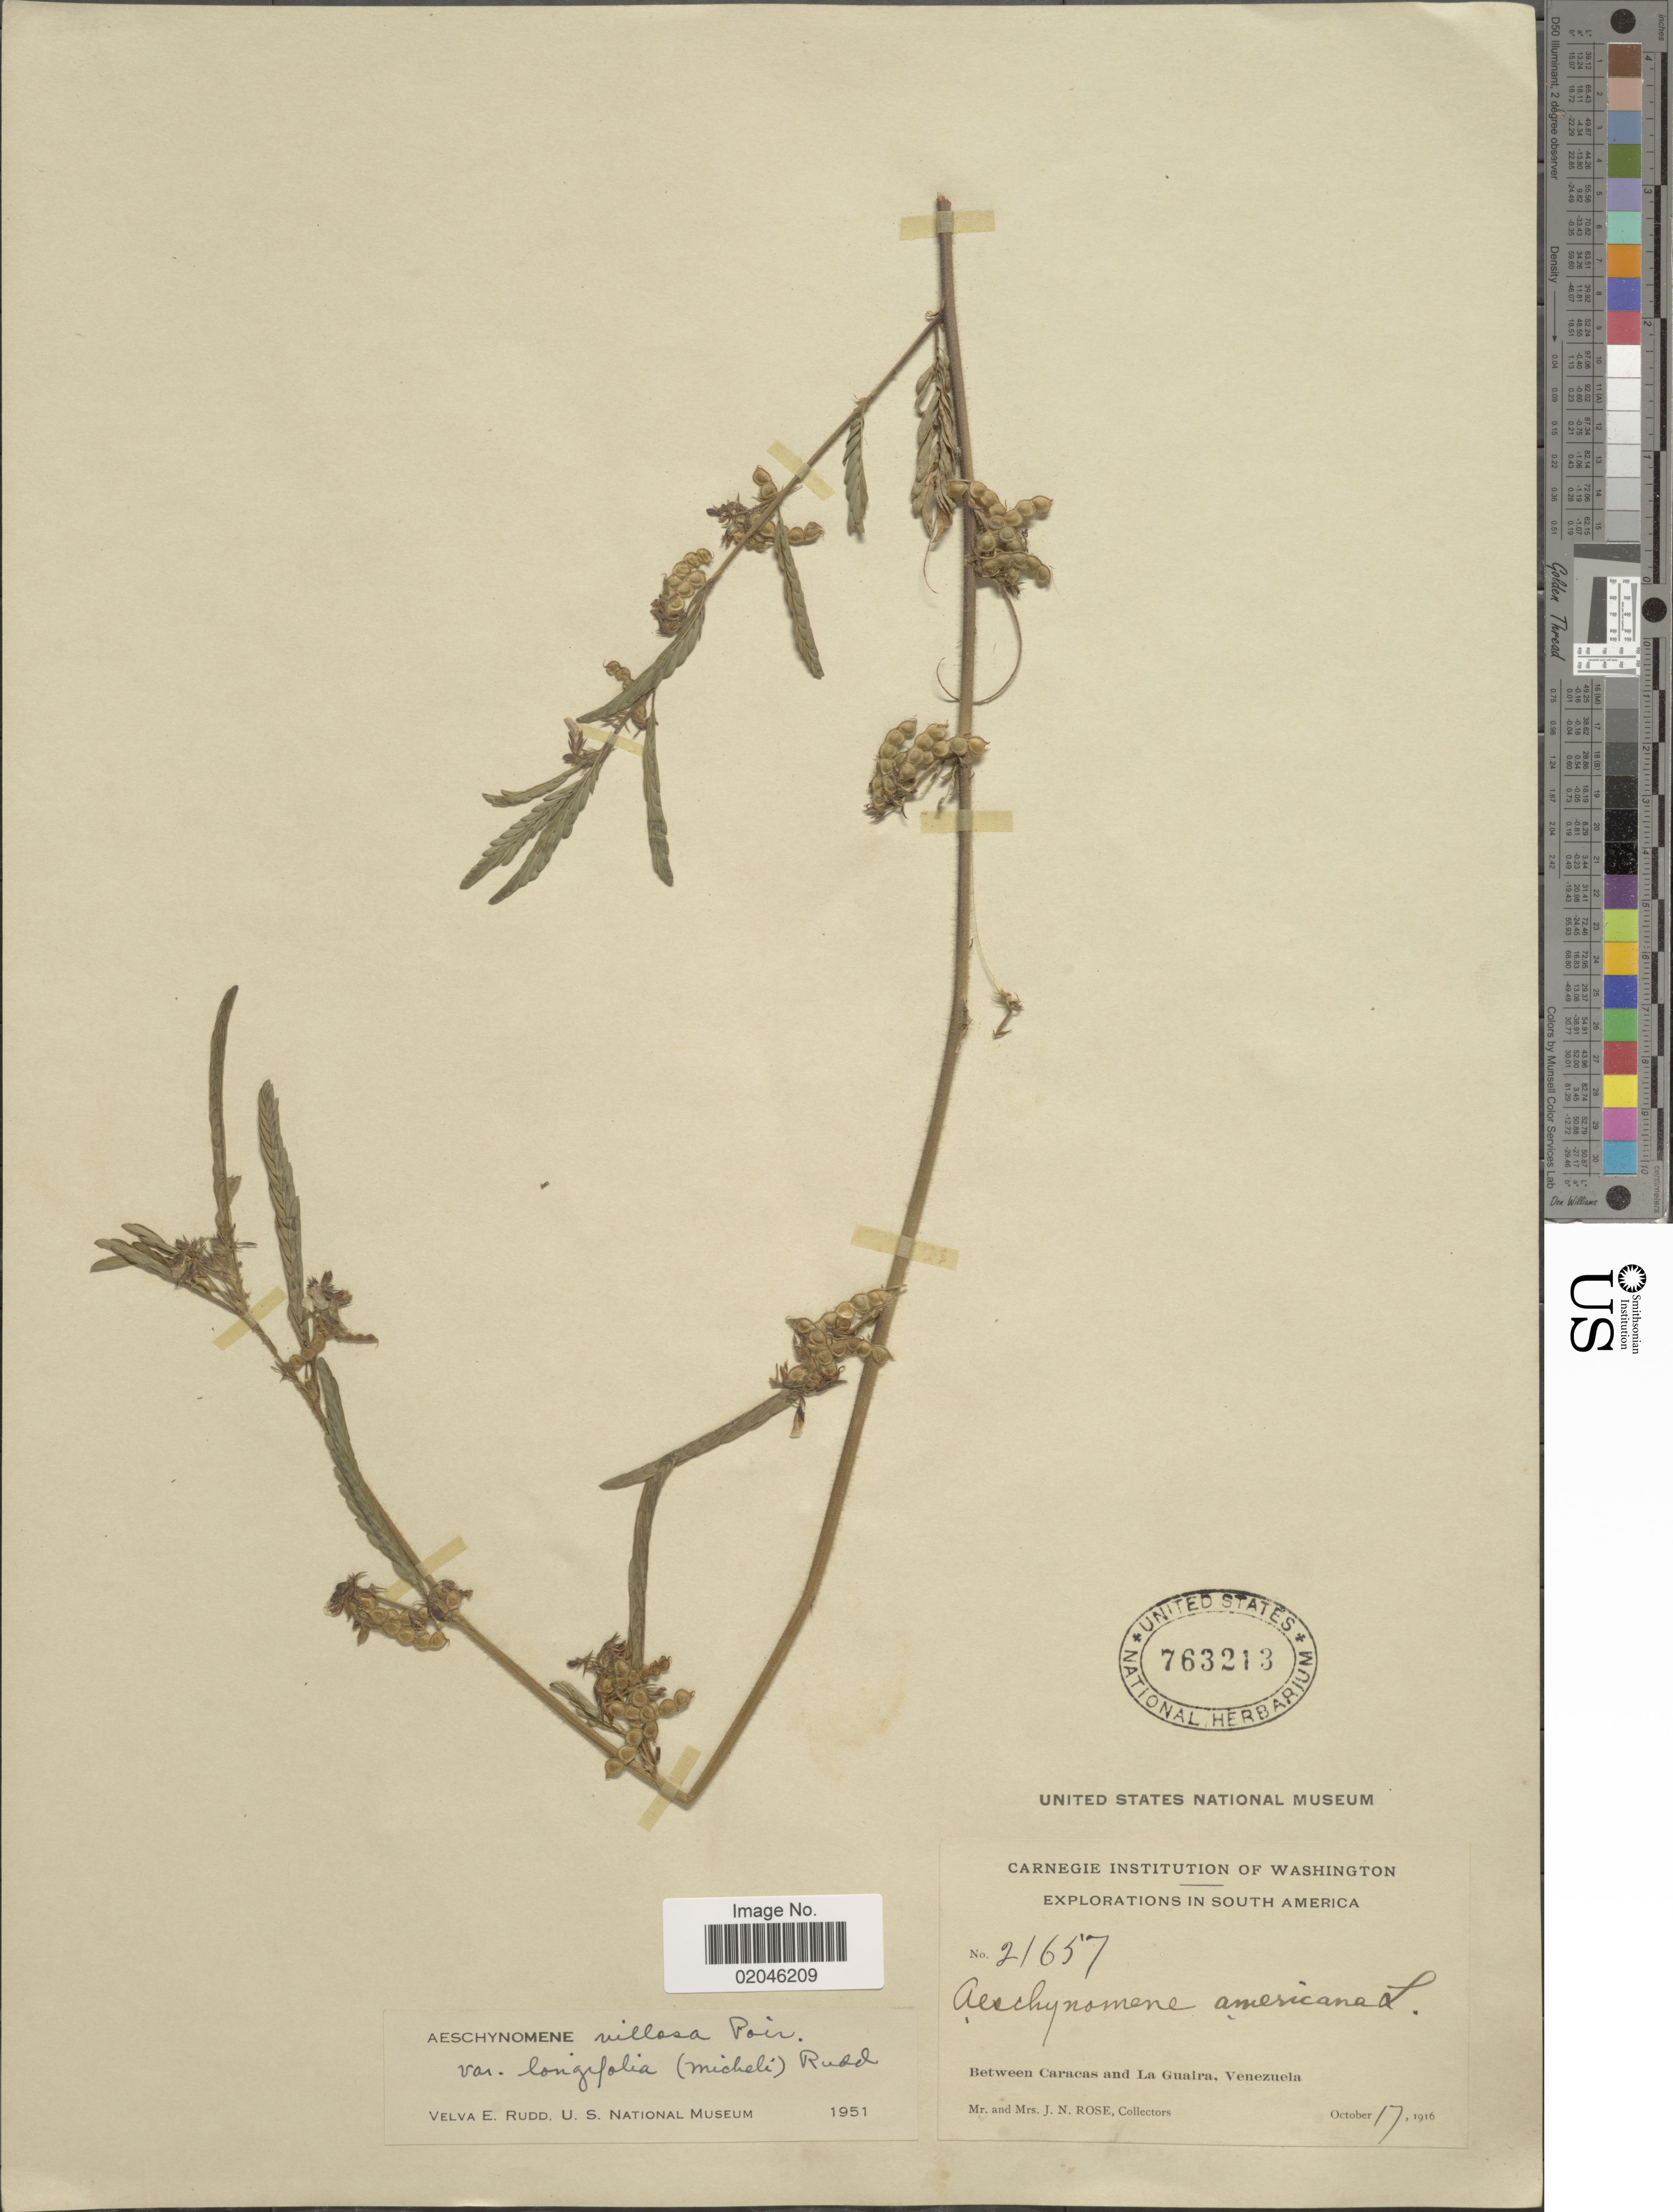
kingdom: Plantae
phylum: Tracheophyta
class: Magnoliopsida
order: Fabales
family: Fabaceae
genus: Aeschynomene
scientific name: Aeschynomene villosa var. longifolia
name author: (Micheli) Rudd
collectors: J. N. Rose & L. B. Rose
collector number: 21657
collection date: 1916-10-17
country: Venezuela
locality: Between Caracas and La Guaira.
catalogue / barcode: US 763213